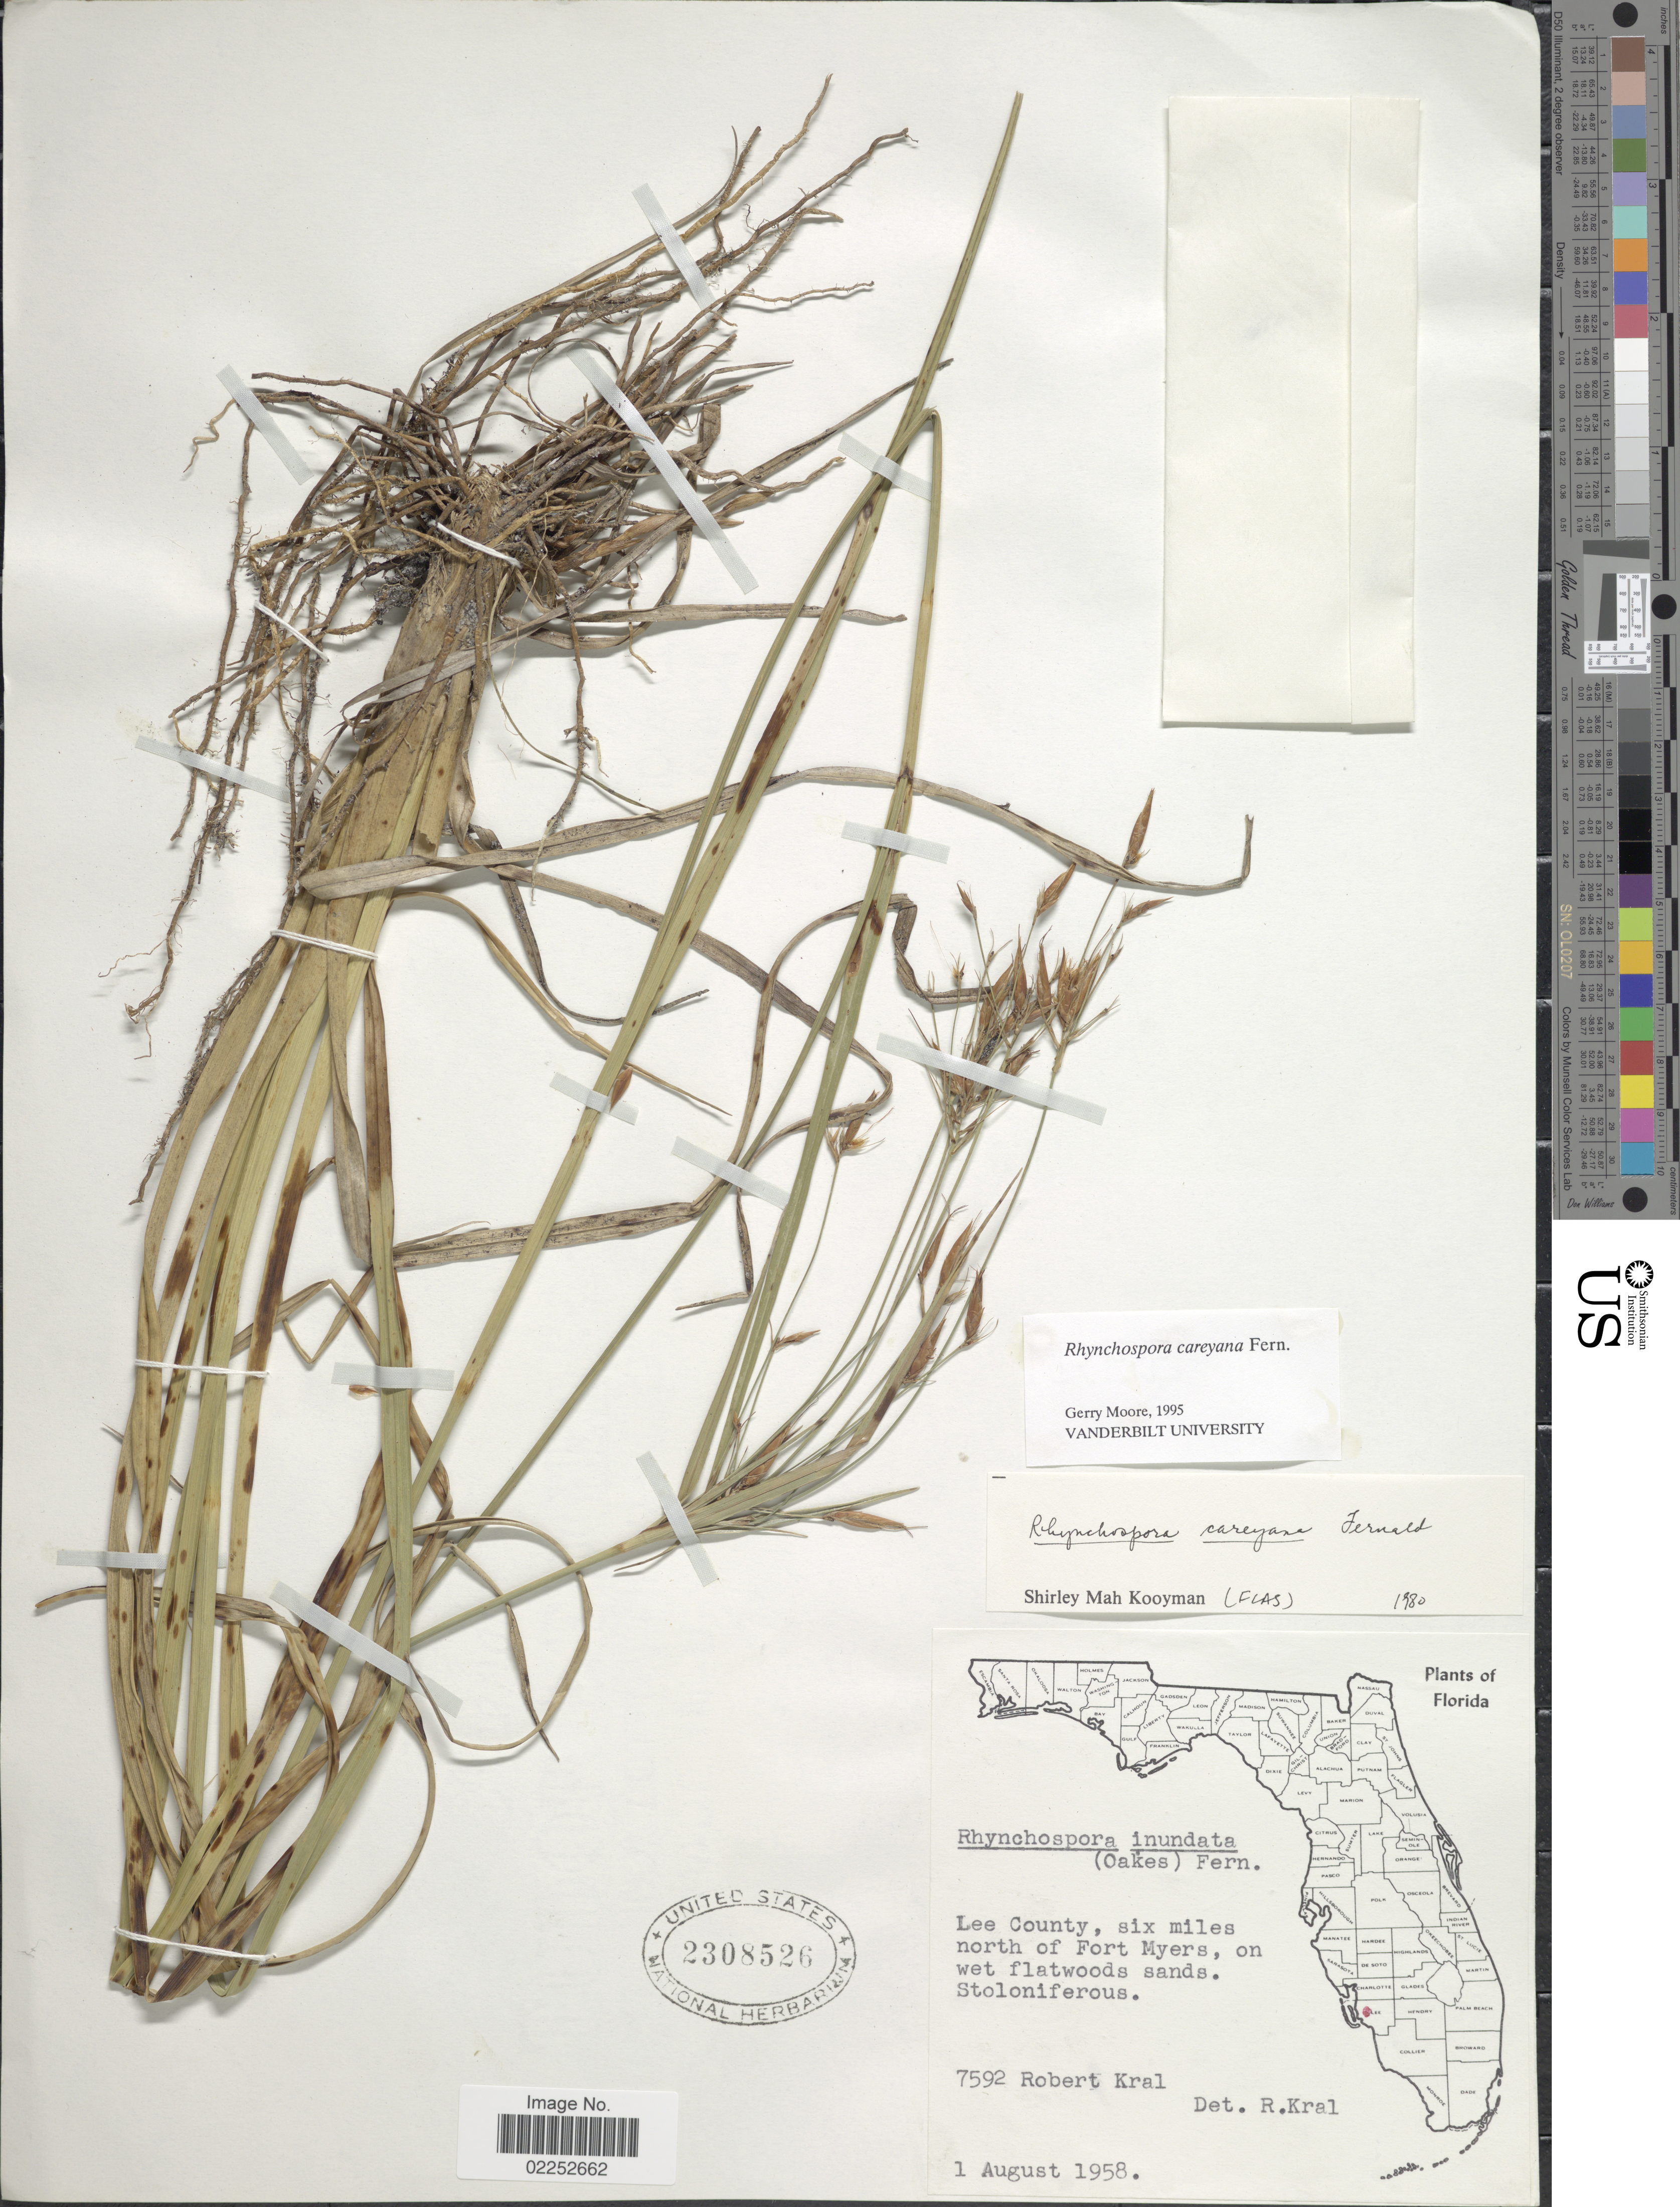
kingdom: Plantae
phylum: Tracheophyta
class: Liliopsida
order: Poales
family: Cyperaceae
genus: Rhynchospora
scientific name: Rhynchospora careyana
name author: Fernald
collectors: R. Kral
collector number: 7592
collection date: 1958-08-01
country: United States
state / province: Florida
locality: Lee County, six miles north of Fort Myers, on wet flatwoods sands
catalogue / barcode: US 2308526